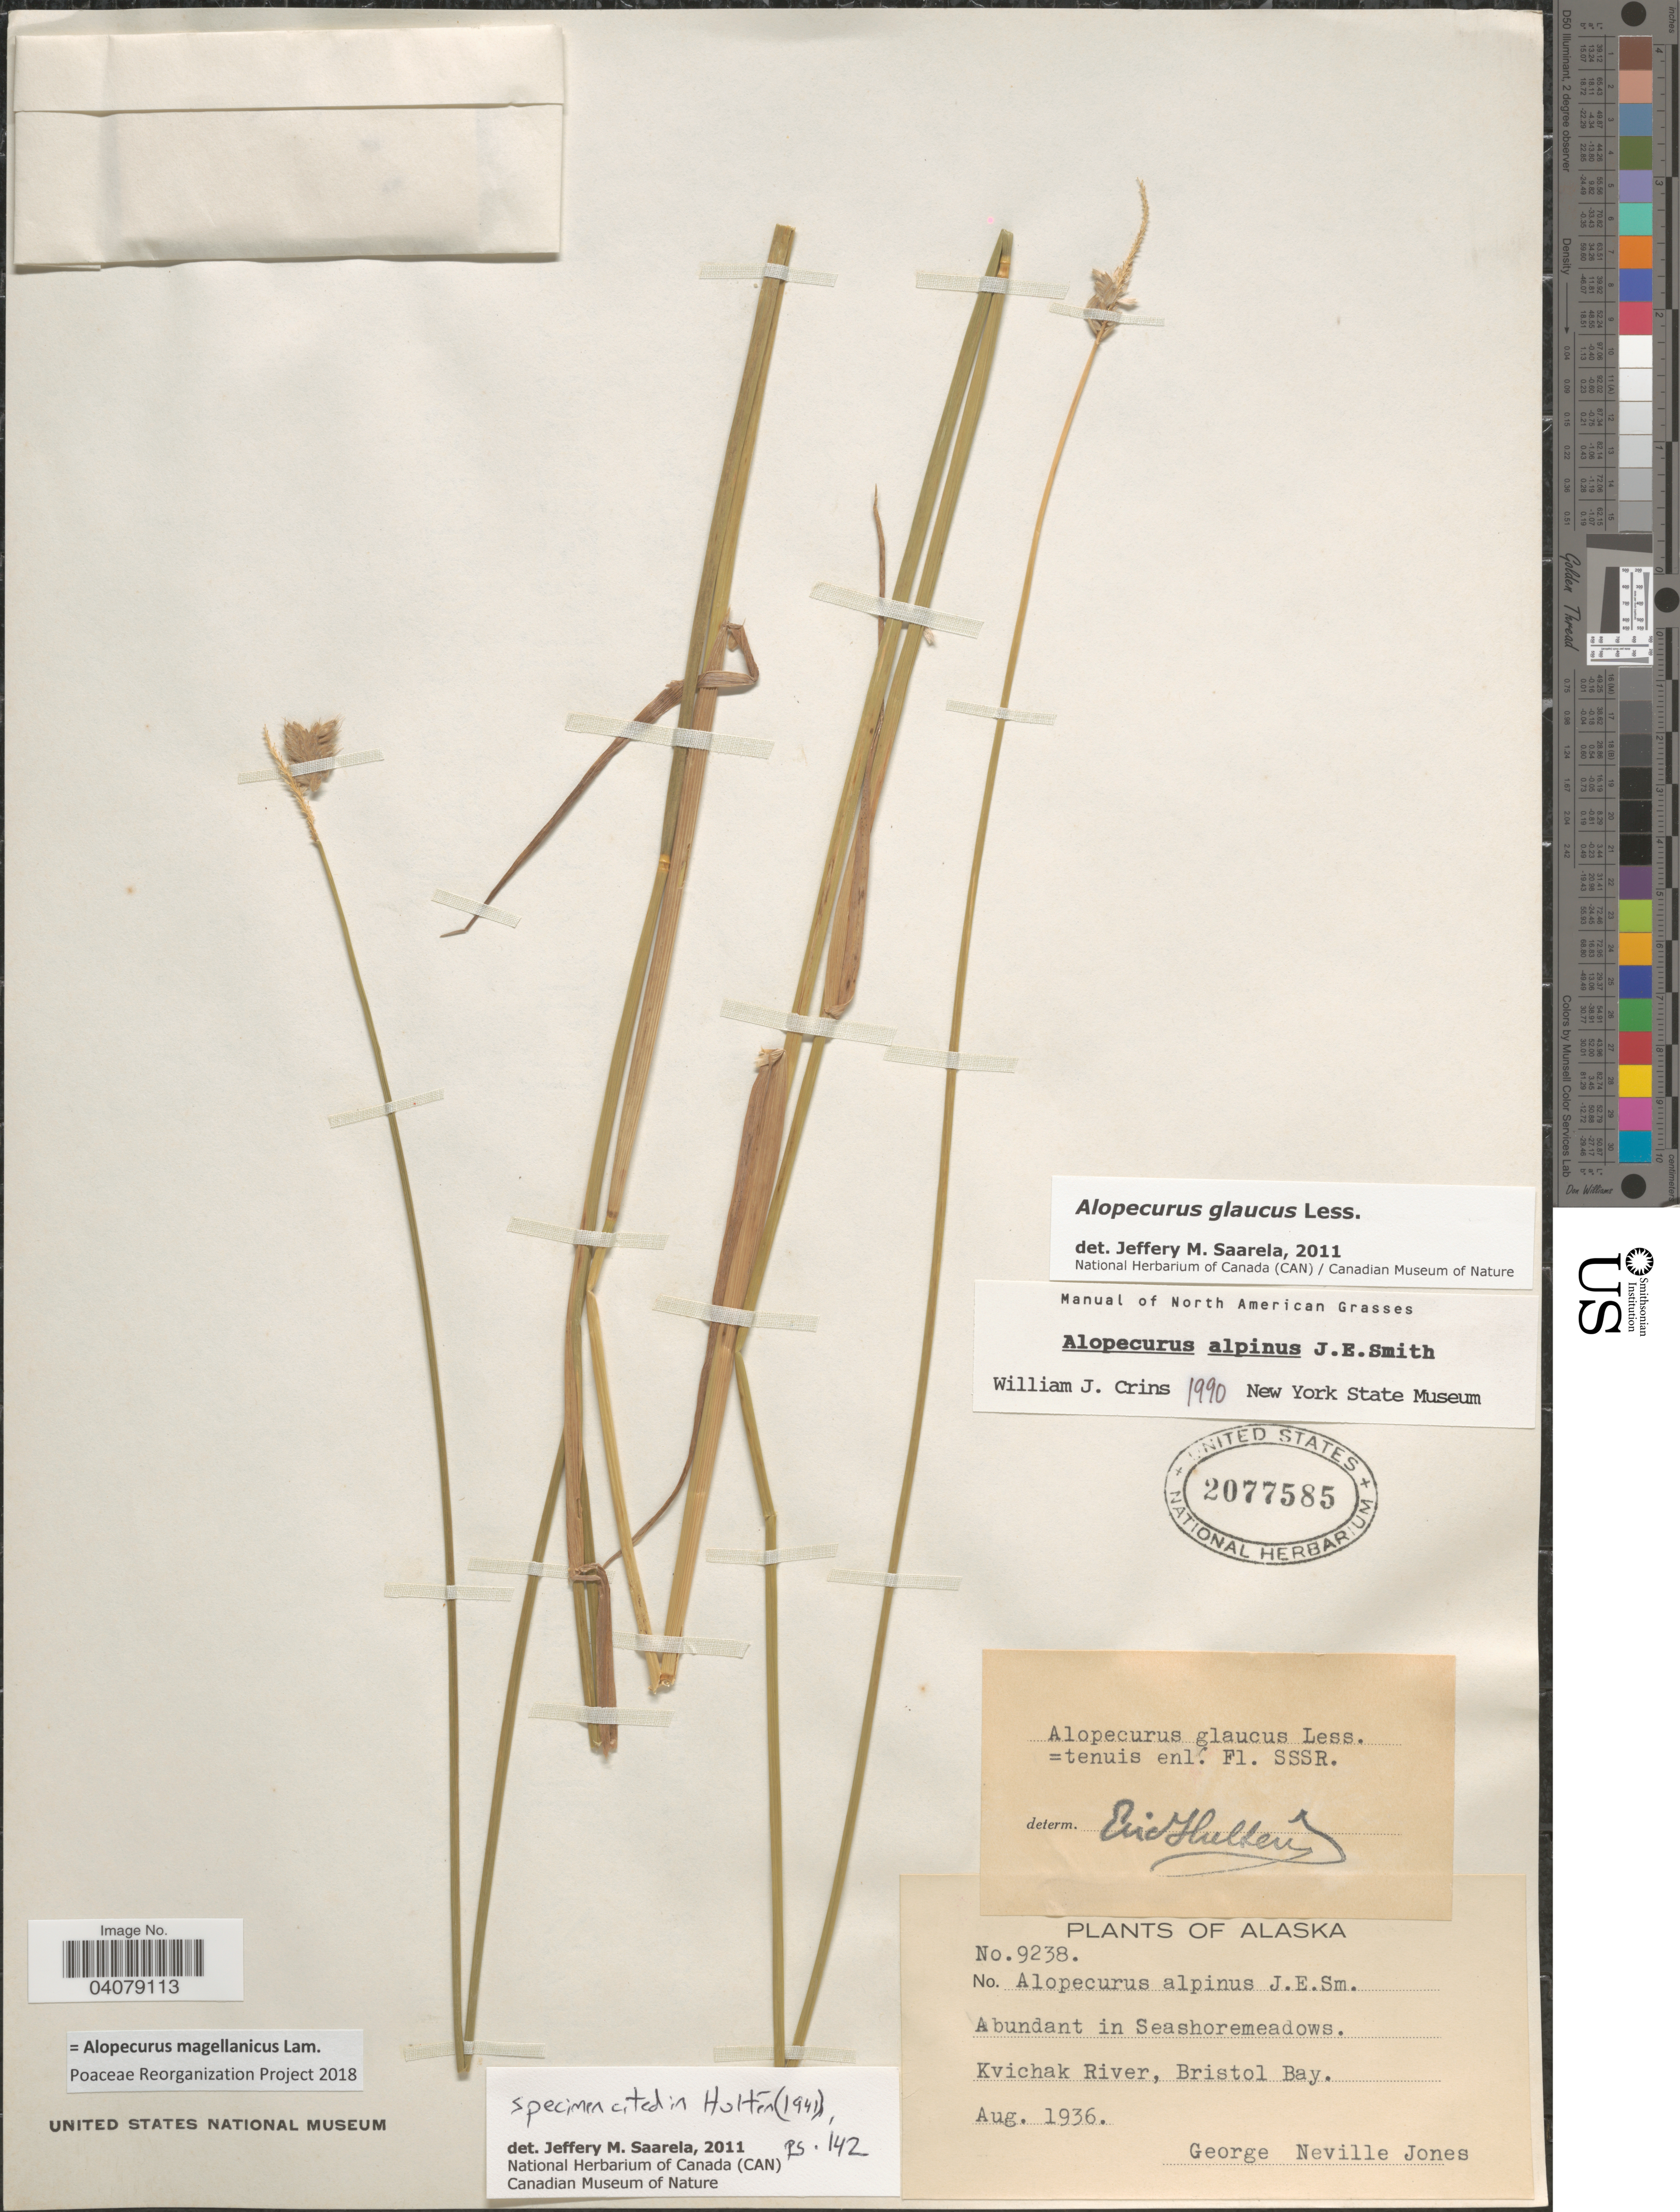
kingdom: Plantae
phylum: Tracheophyta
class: Liliopsida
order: Poales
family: Poaceae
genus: Alopecurus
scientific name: Alopecurus magellanicus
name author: Lam.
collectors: G. N. Jones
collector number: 9238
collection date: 1936-08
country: United States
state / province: Alaska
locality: Abundant in Seashoremeadows. Kvichak River, Bristol Bay.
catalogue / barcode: US 2077585